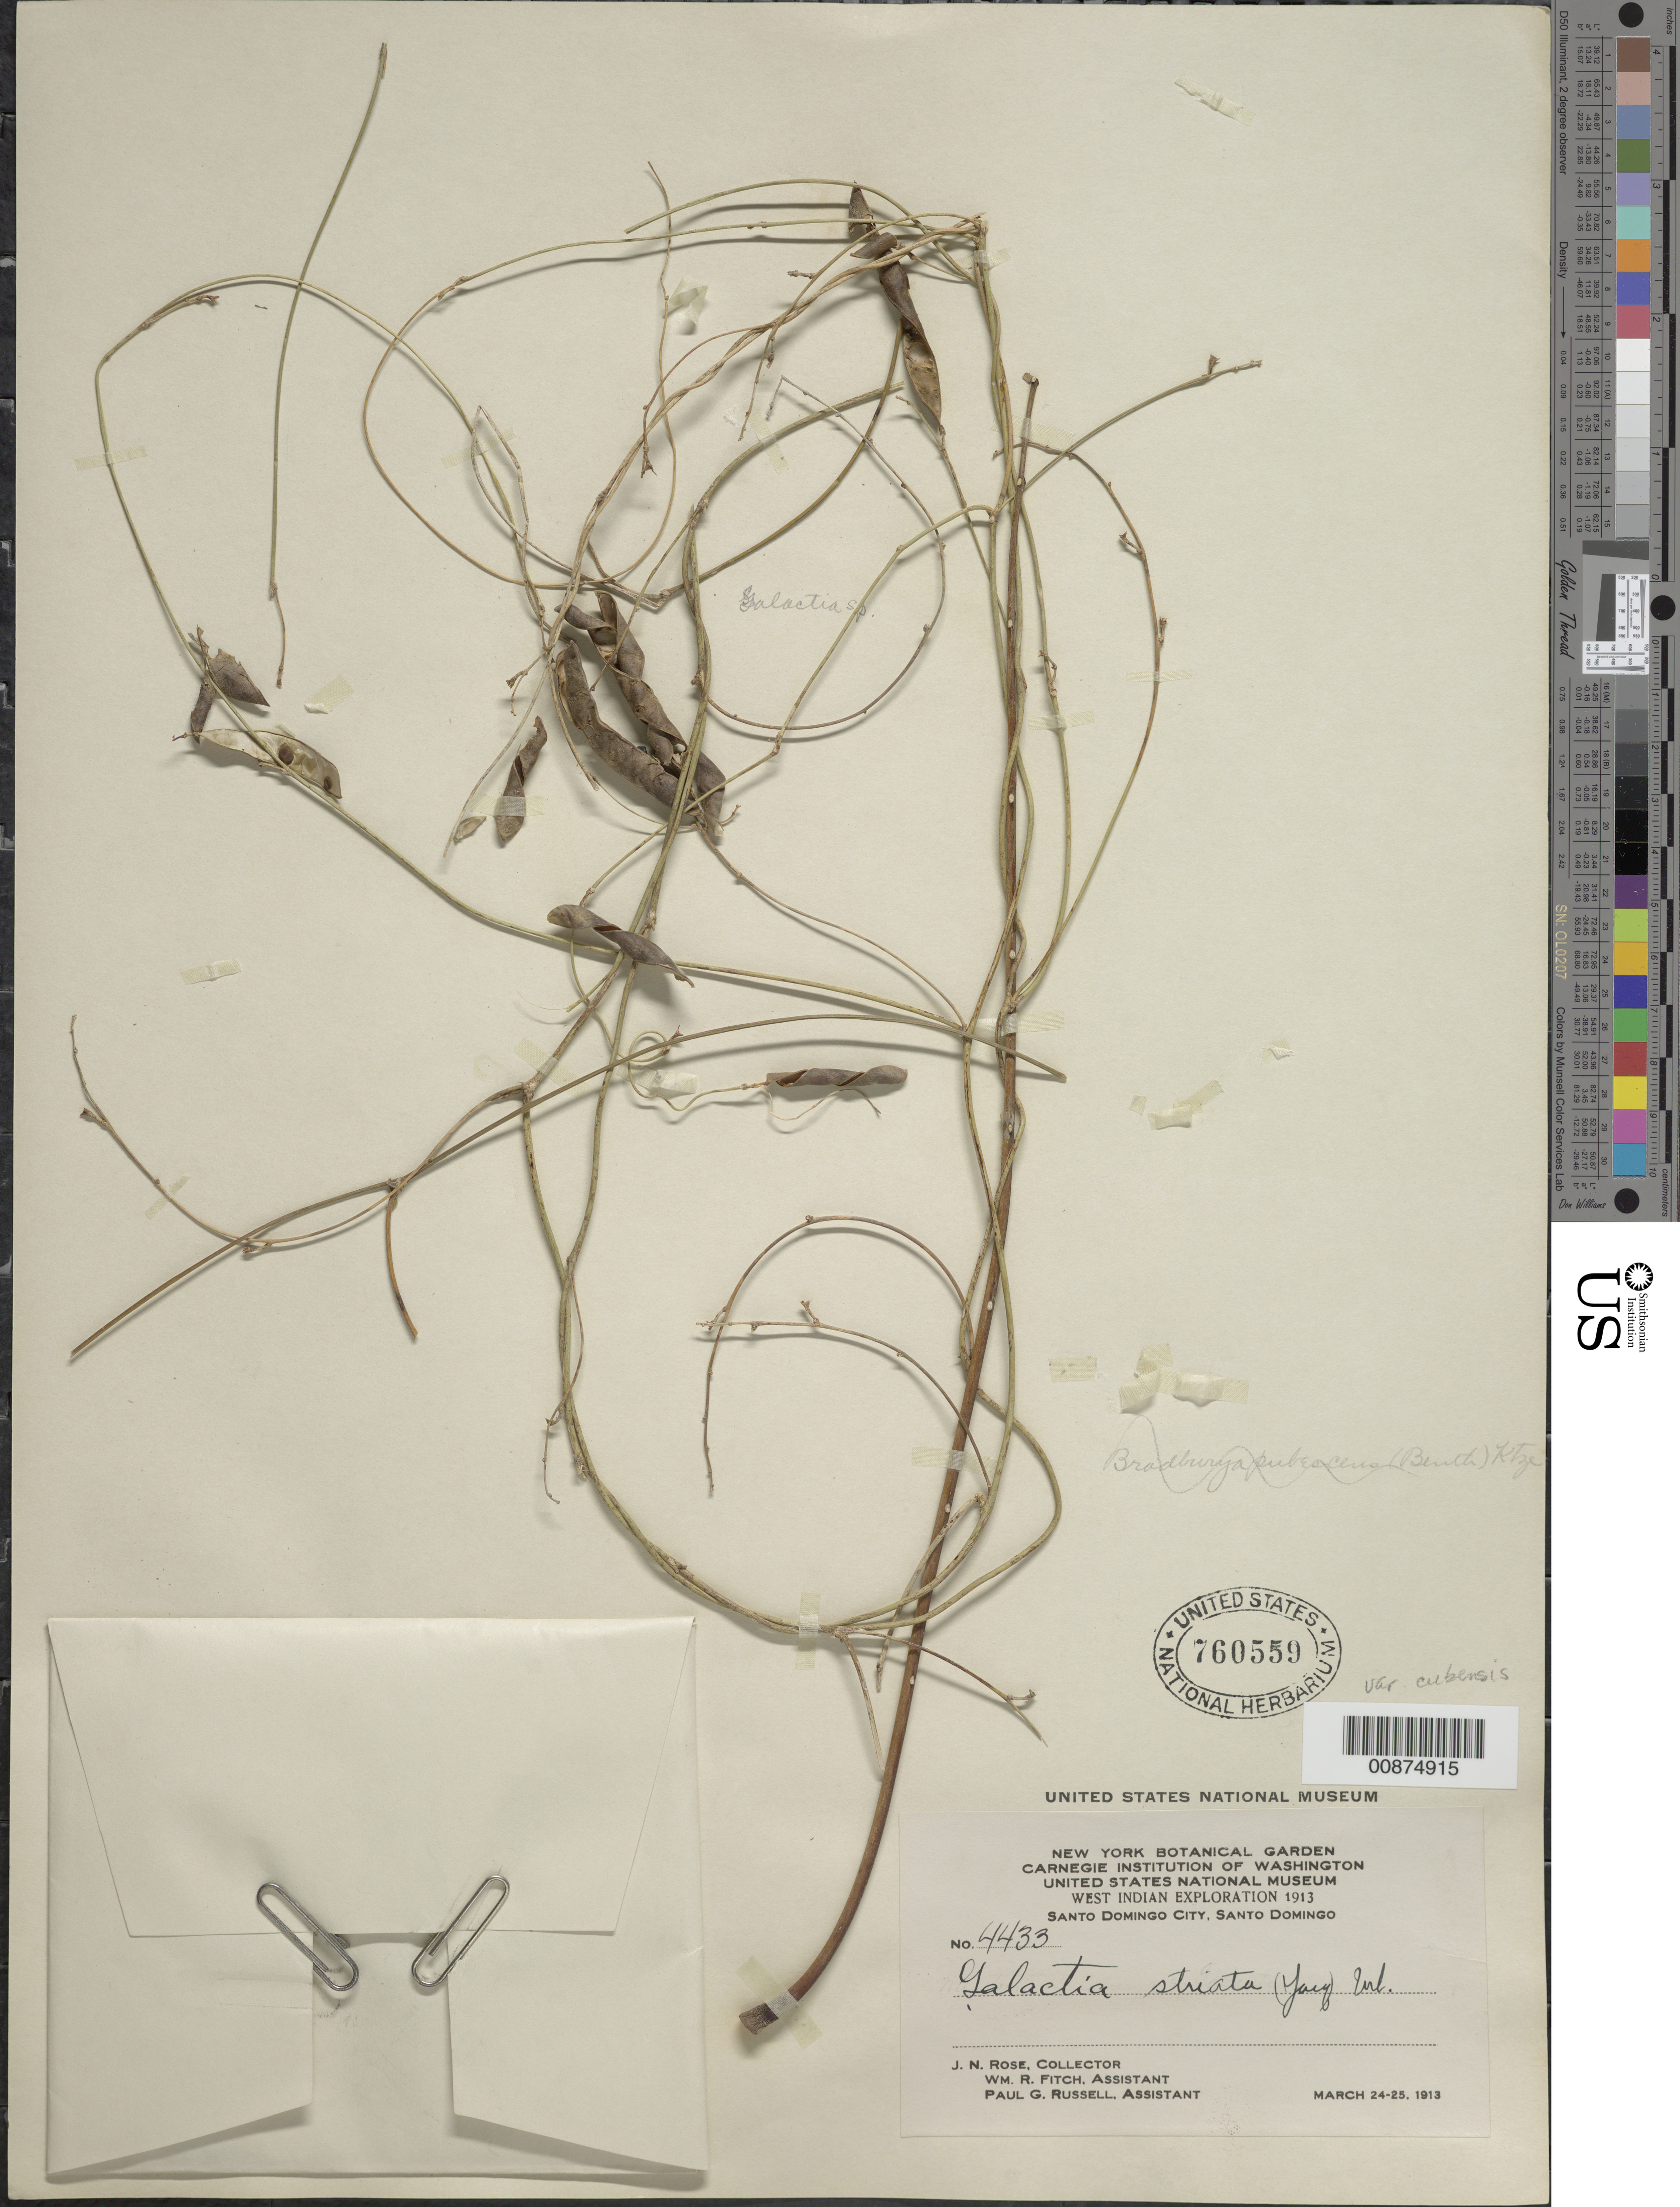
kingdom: Plantae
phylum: Tracheophyta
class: Magnoliopsida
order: Fabales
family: Fabaceae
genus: Galactia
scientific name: Galactia striata var. cubensis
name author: (Kunth) Urb.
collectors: J. N. Rose, W. R. Fitch & P. G. Russell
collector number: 4433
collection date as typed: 24 Mar 1913 to 25 Mar 1913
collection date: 1913-03-24/1913-03-25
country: Dominican Republic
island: Hispaniola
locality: Santo Domingo City, Santo Domingo.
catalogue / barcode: US 760559